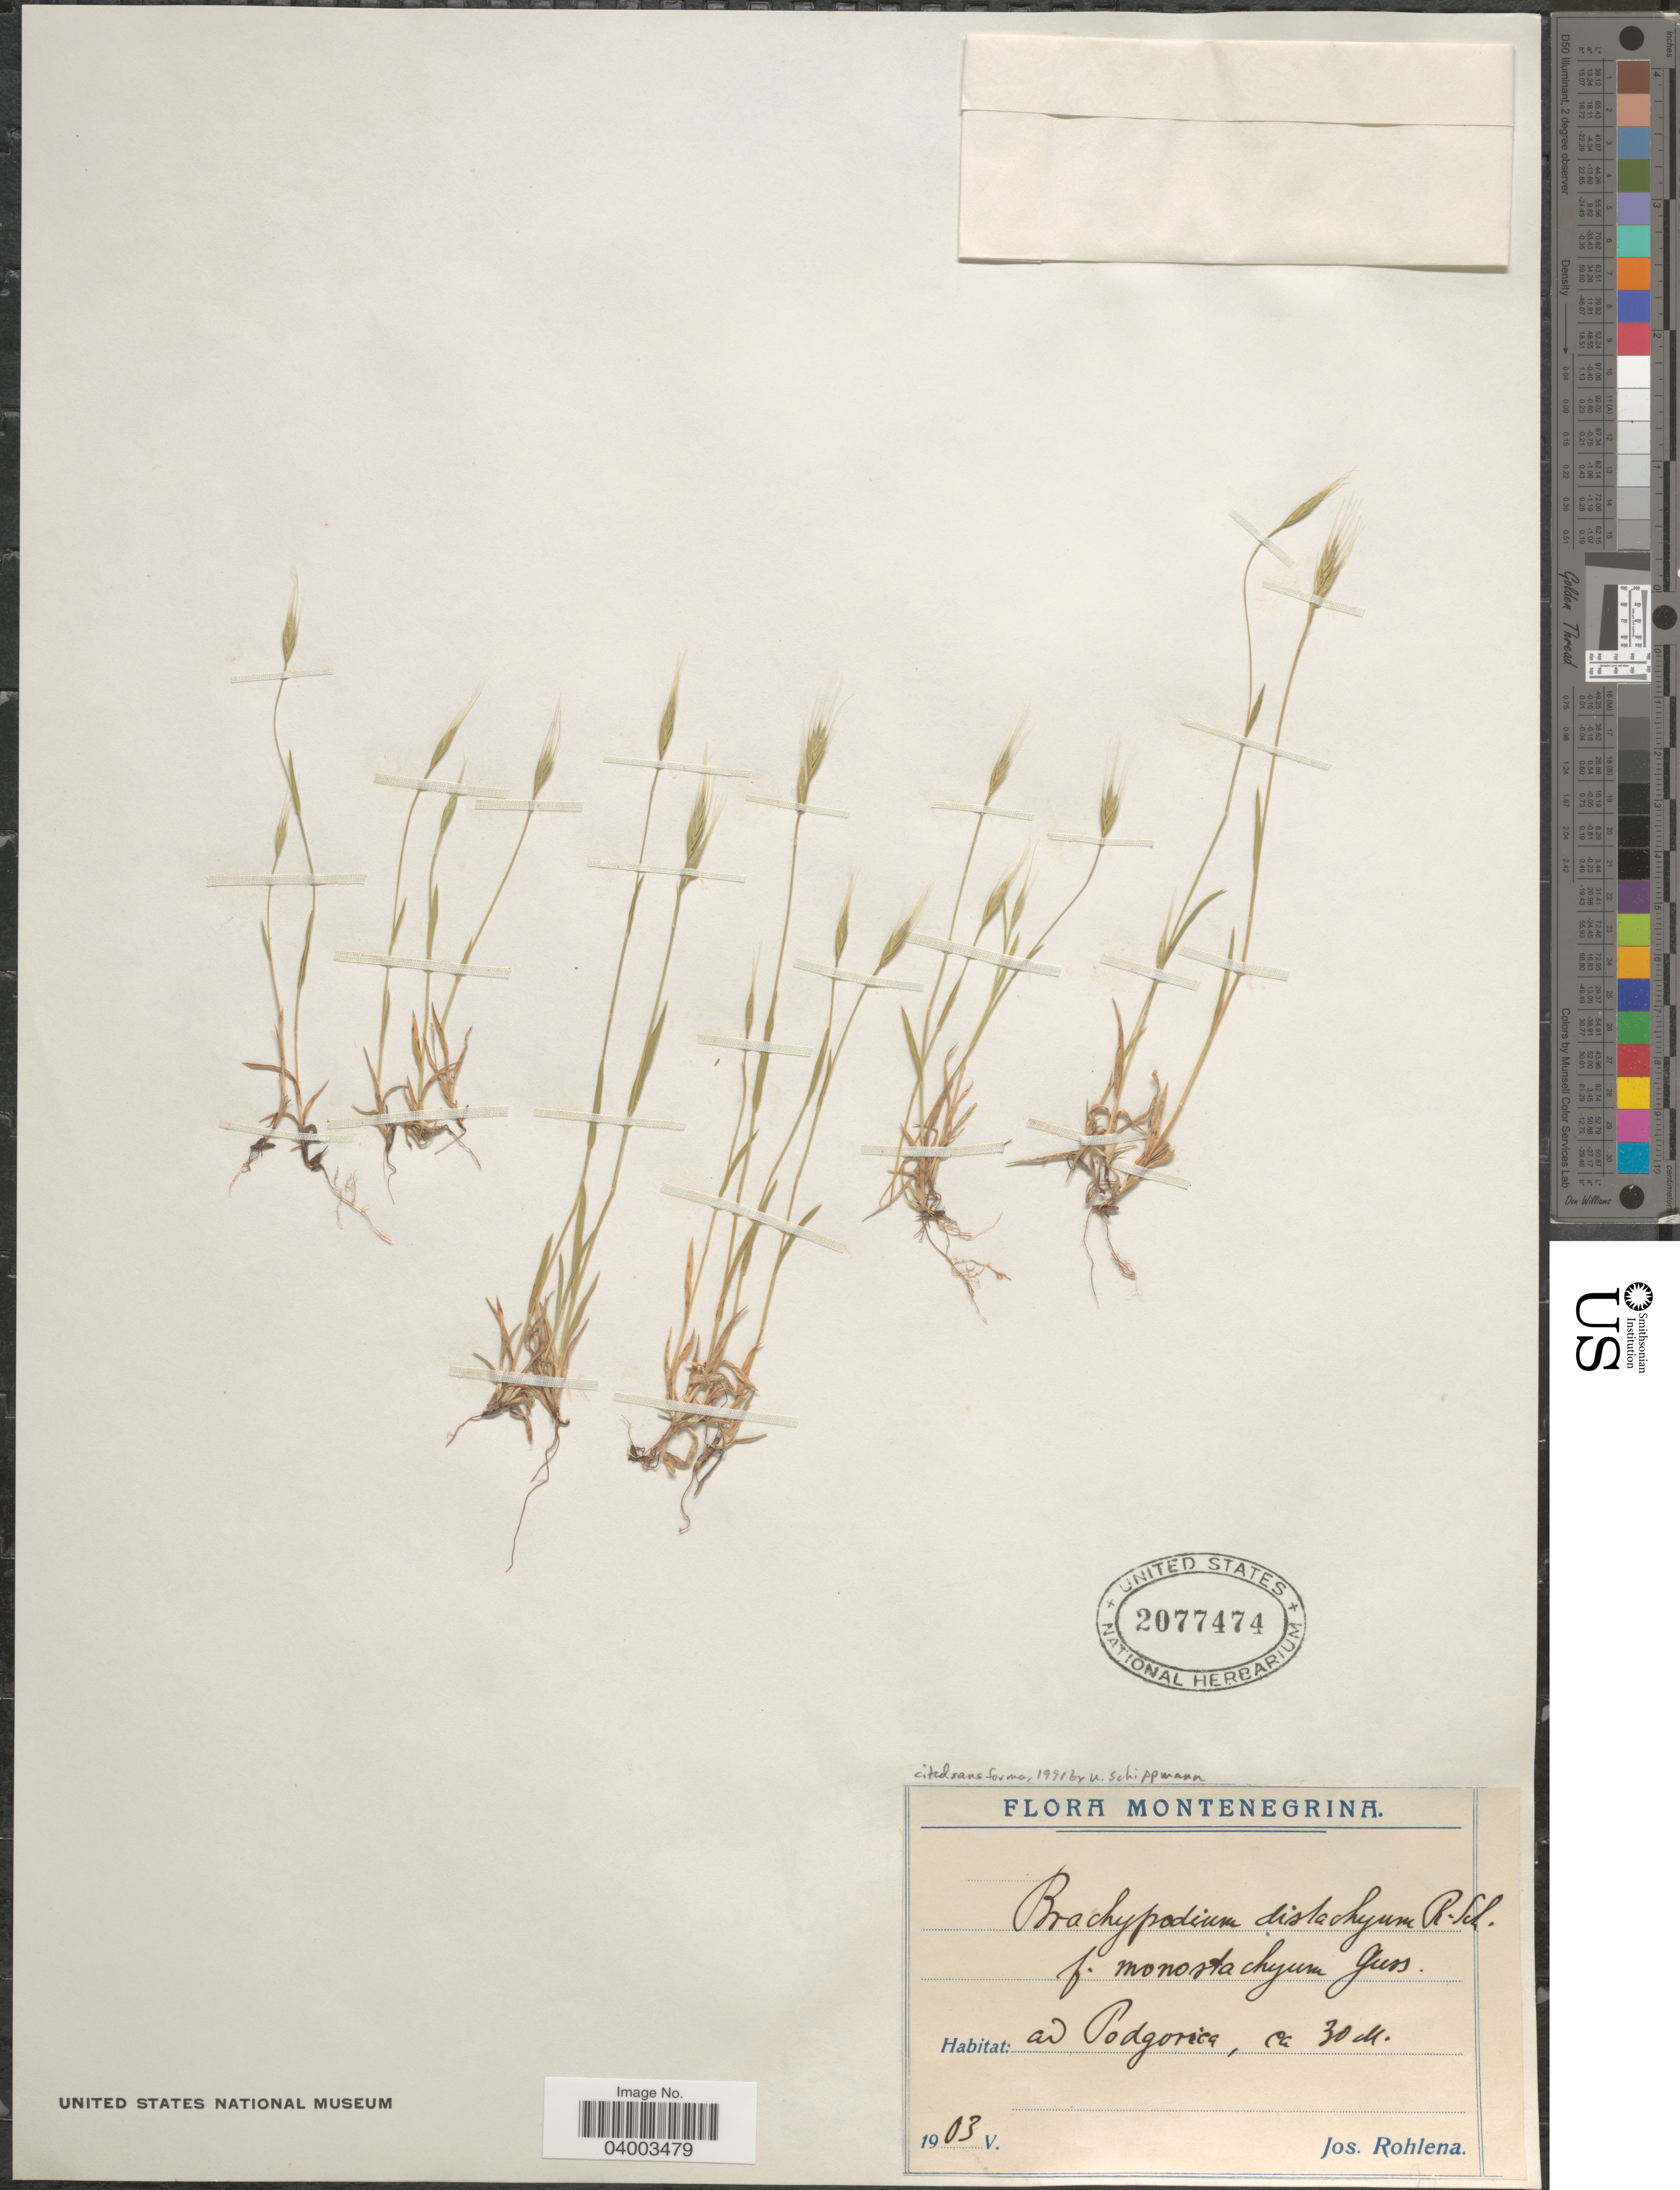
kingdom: Plantae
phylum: Tracheophyta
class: Liliopsida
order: Poales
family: Poaceae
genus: Brachypodium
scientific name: Brachypodium distachyon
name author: (L.) P. Beauv.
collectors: J. Rohlena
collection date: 1903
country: Montenegro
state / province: Podgorica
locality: Montenegrina. Ad Podgorica.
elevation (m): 30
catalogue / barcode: US 2077474